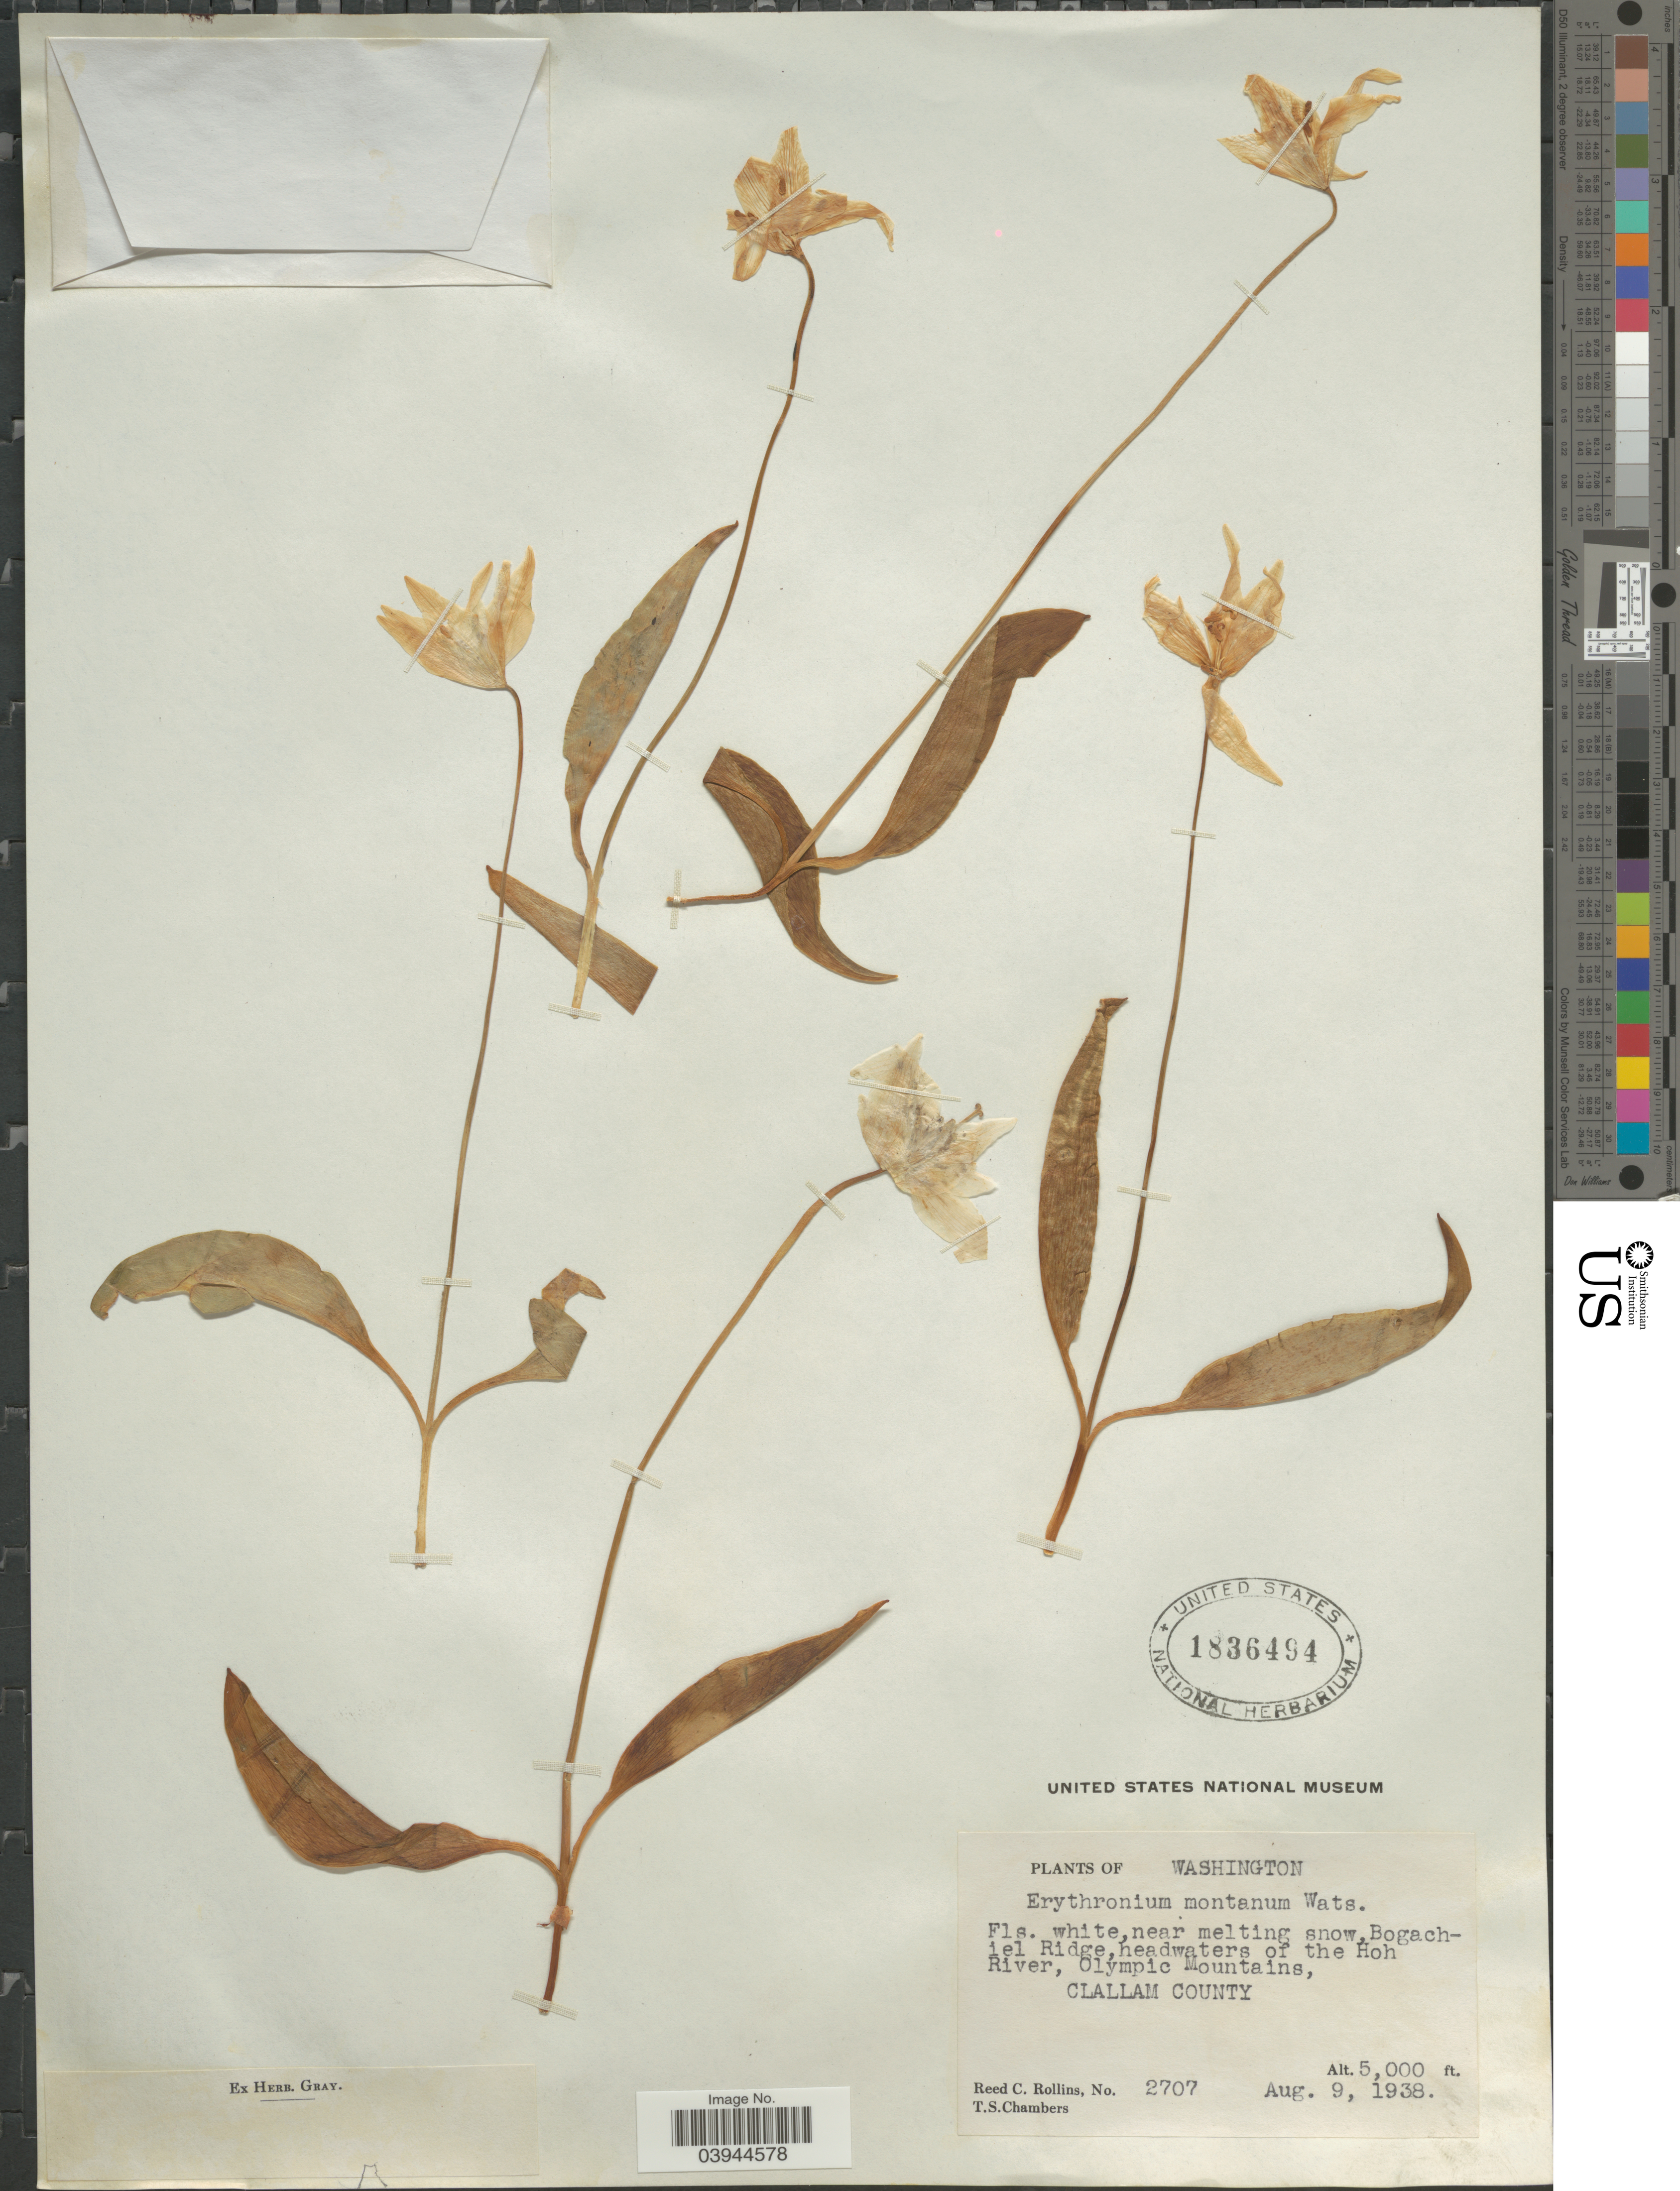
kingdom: Plantae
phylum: Tracheophyta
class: Liliopsida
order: Liliales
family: Liliaceae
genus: Erythronium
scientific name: Erythronium montanum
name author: S. Watson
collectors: R. C. Rollins & T. Chambers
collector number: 2707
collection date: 1938-08-09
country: United States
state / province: Washington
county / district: Clallam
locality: Headwaters of the Hoh River, Olympic Mountains, Clallam County.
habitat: near melting snow ridge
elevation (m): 1524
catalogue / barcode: US 1836494